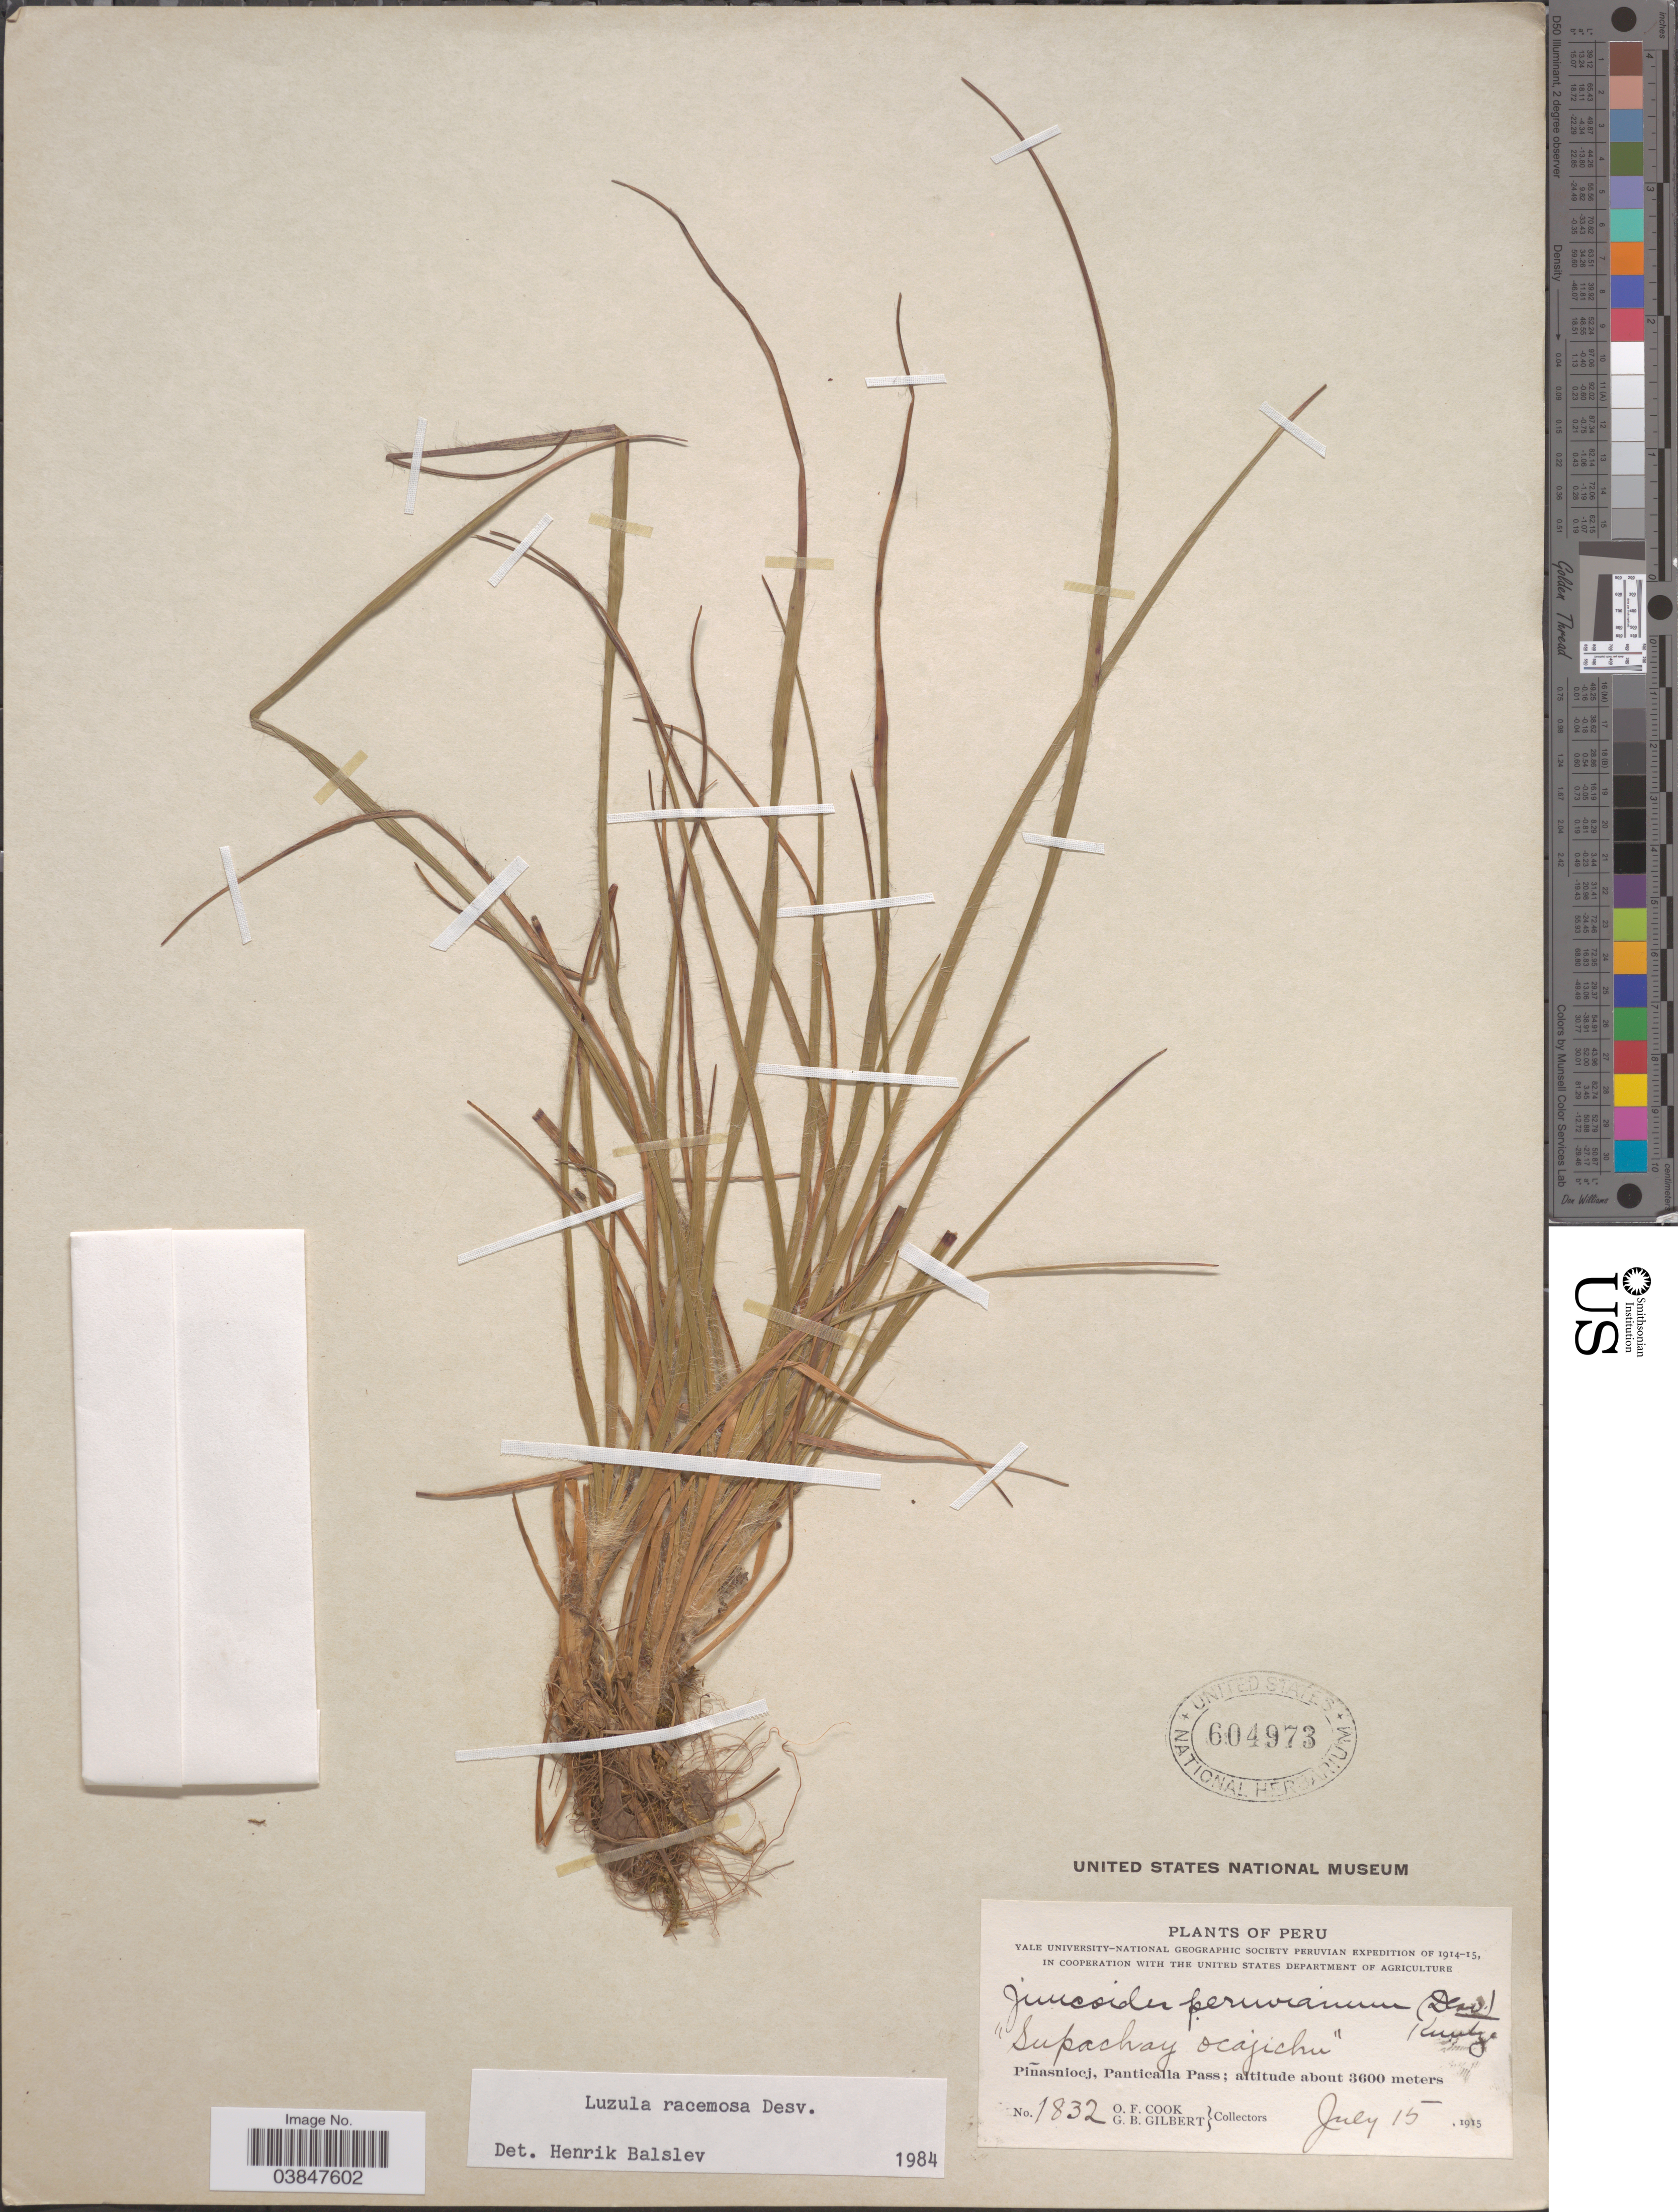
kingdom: Plantae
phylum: Tracheophyta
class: Liliopsida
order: Poales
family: Juncaceae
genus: Luzula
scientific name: Luzula racemosa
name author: Desv.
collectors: O. F. Cook & G. B. Gilbert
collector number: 1832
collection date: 1915-07-15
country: Peru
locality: Piñasniocj, Panticalla Pass.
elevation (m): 3600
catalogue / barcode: US 604973